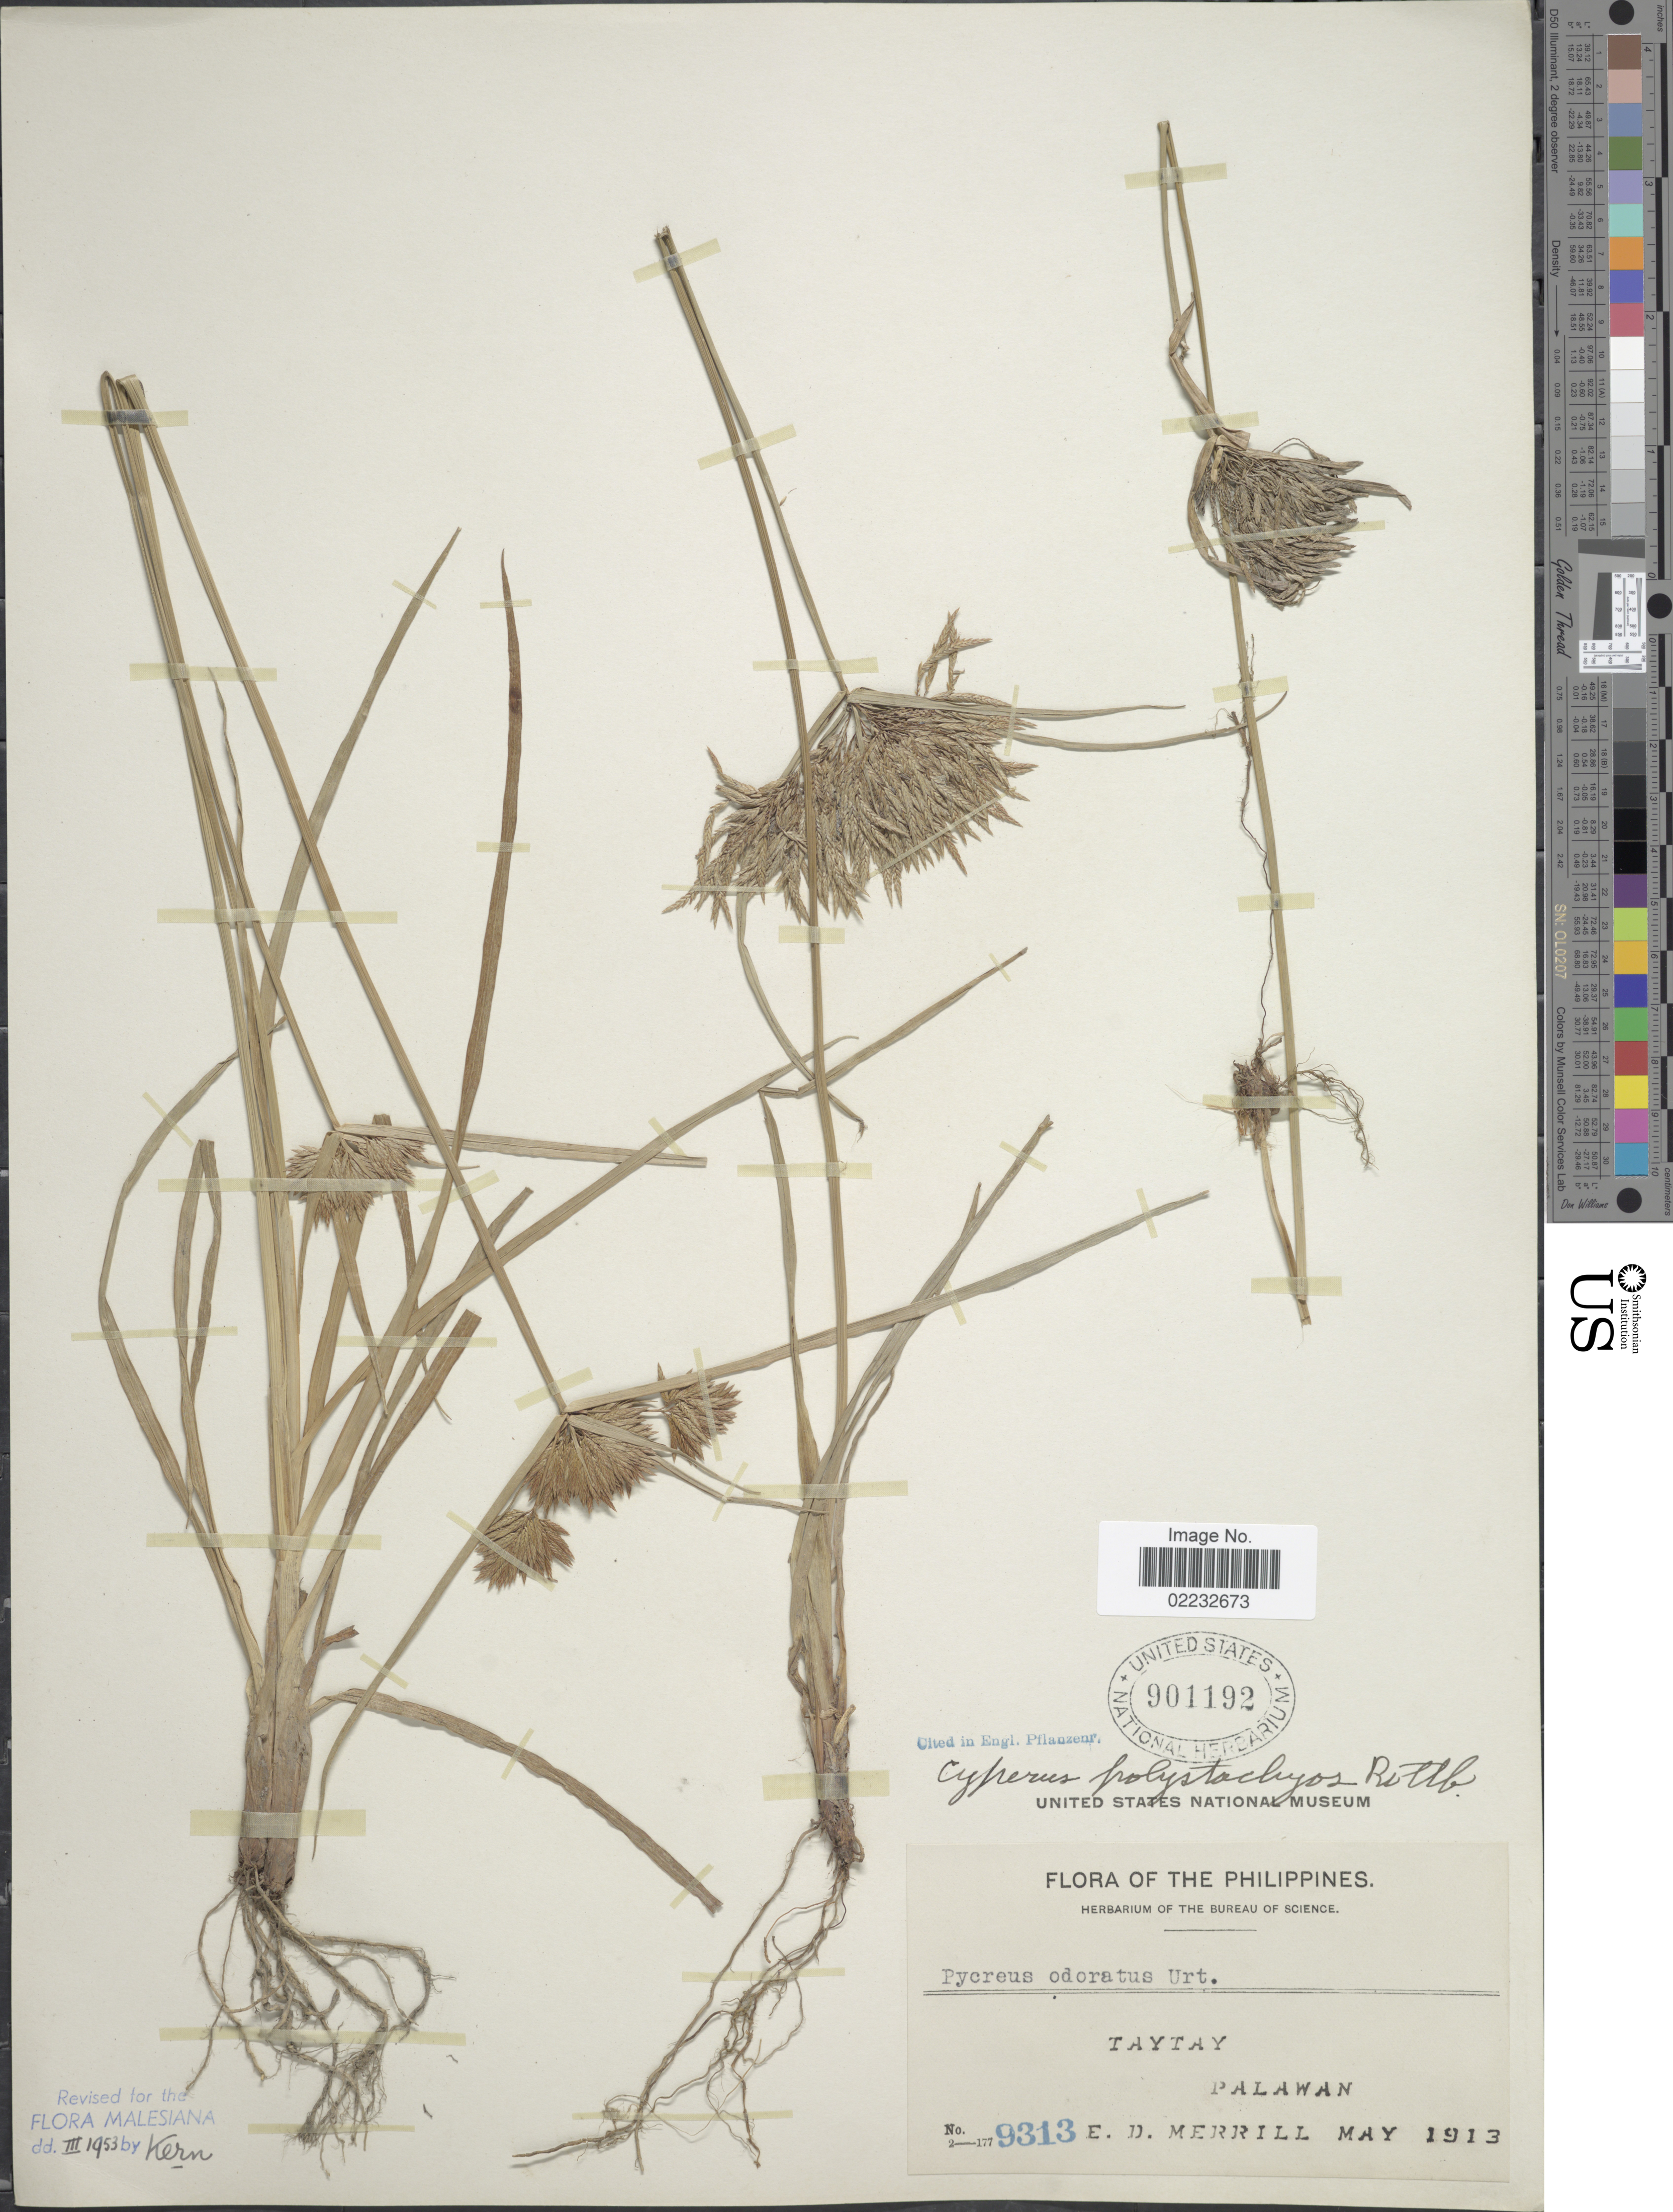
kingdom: Plantae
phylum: Tracheophyta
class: Liliopsida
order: Poales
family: Cyperaceae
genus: Cyperus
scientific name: Cyperus polystachyos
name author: Rottb.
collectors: E. D. Merrill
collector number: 9313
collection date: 1913-05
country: Philippines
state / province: Mimaropa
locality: Taytay, Palawan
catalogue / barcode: US 901192